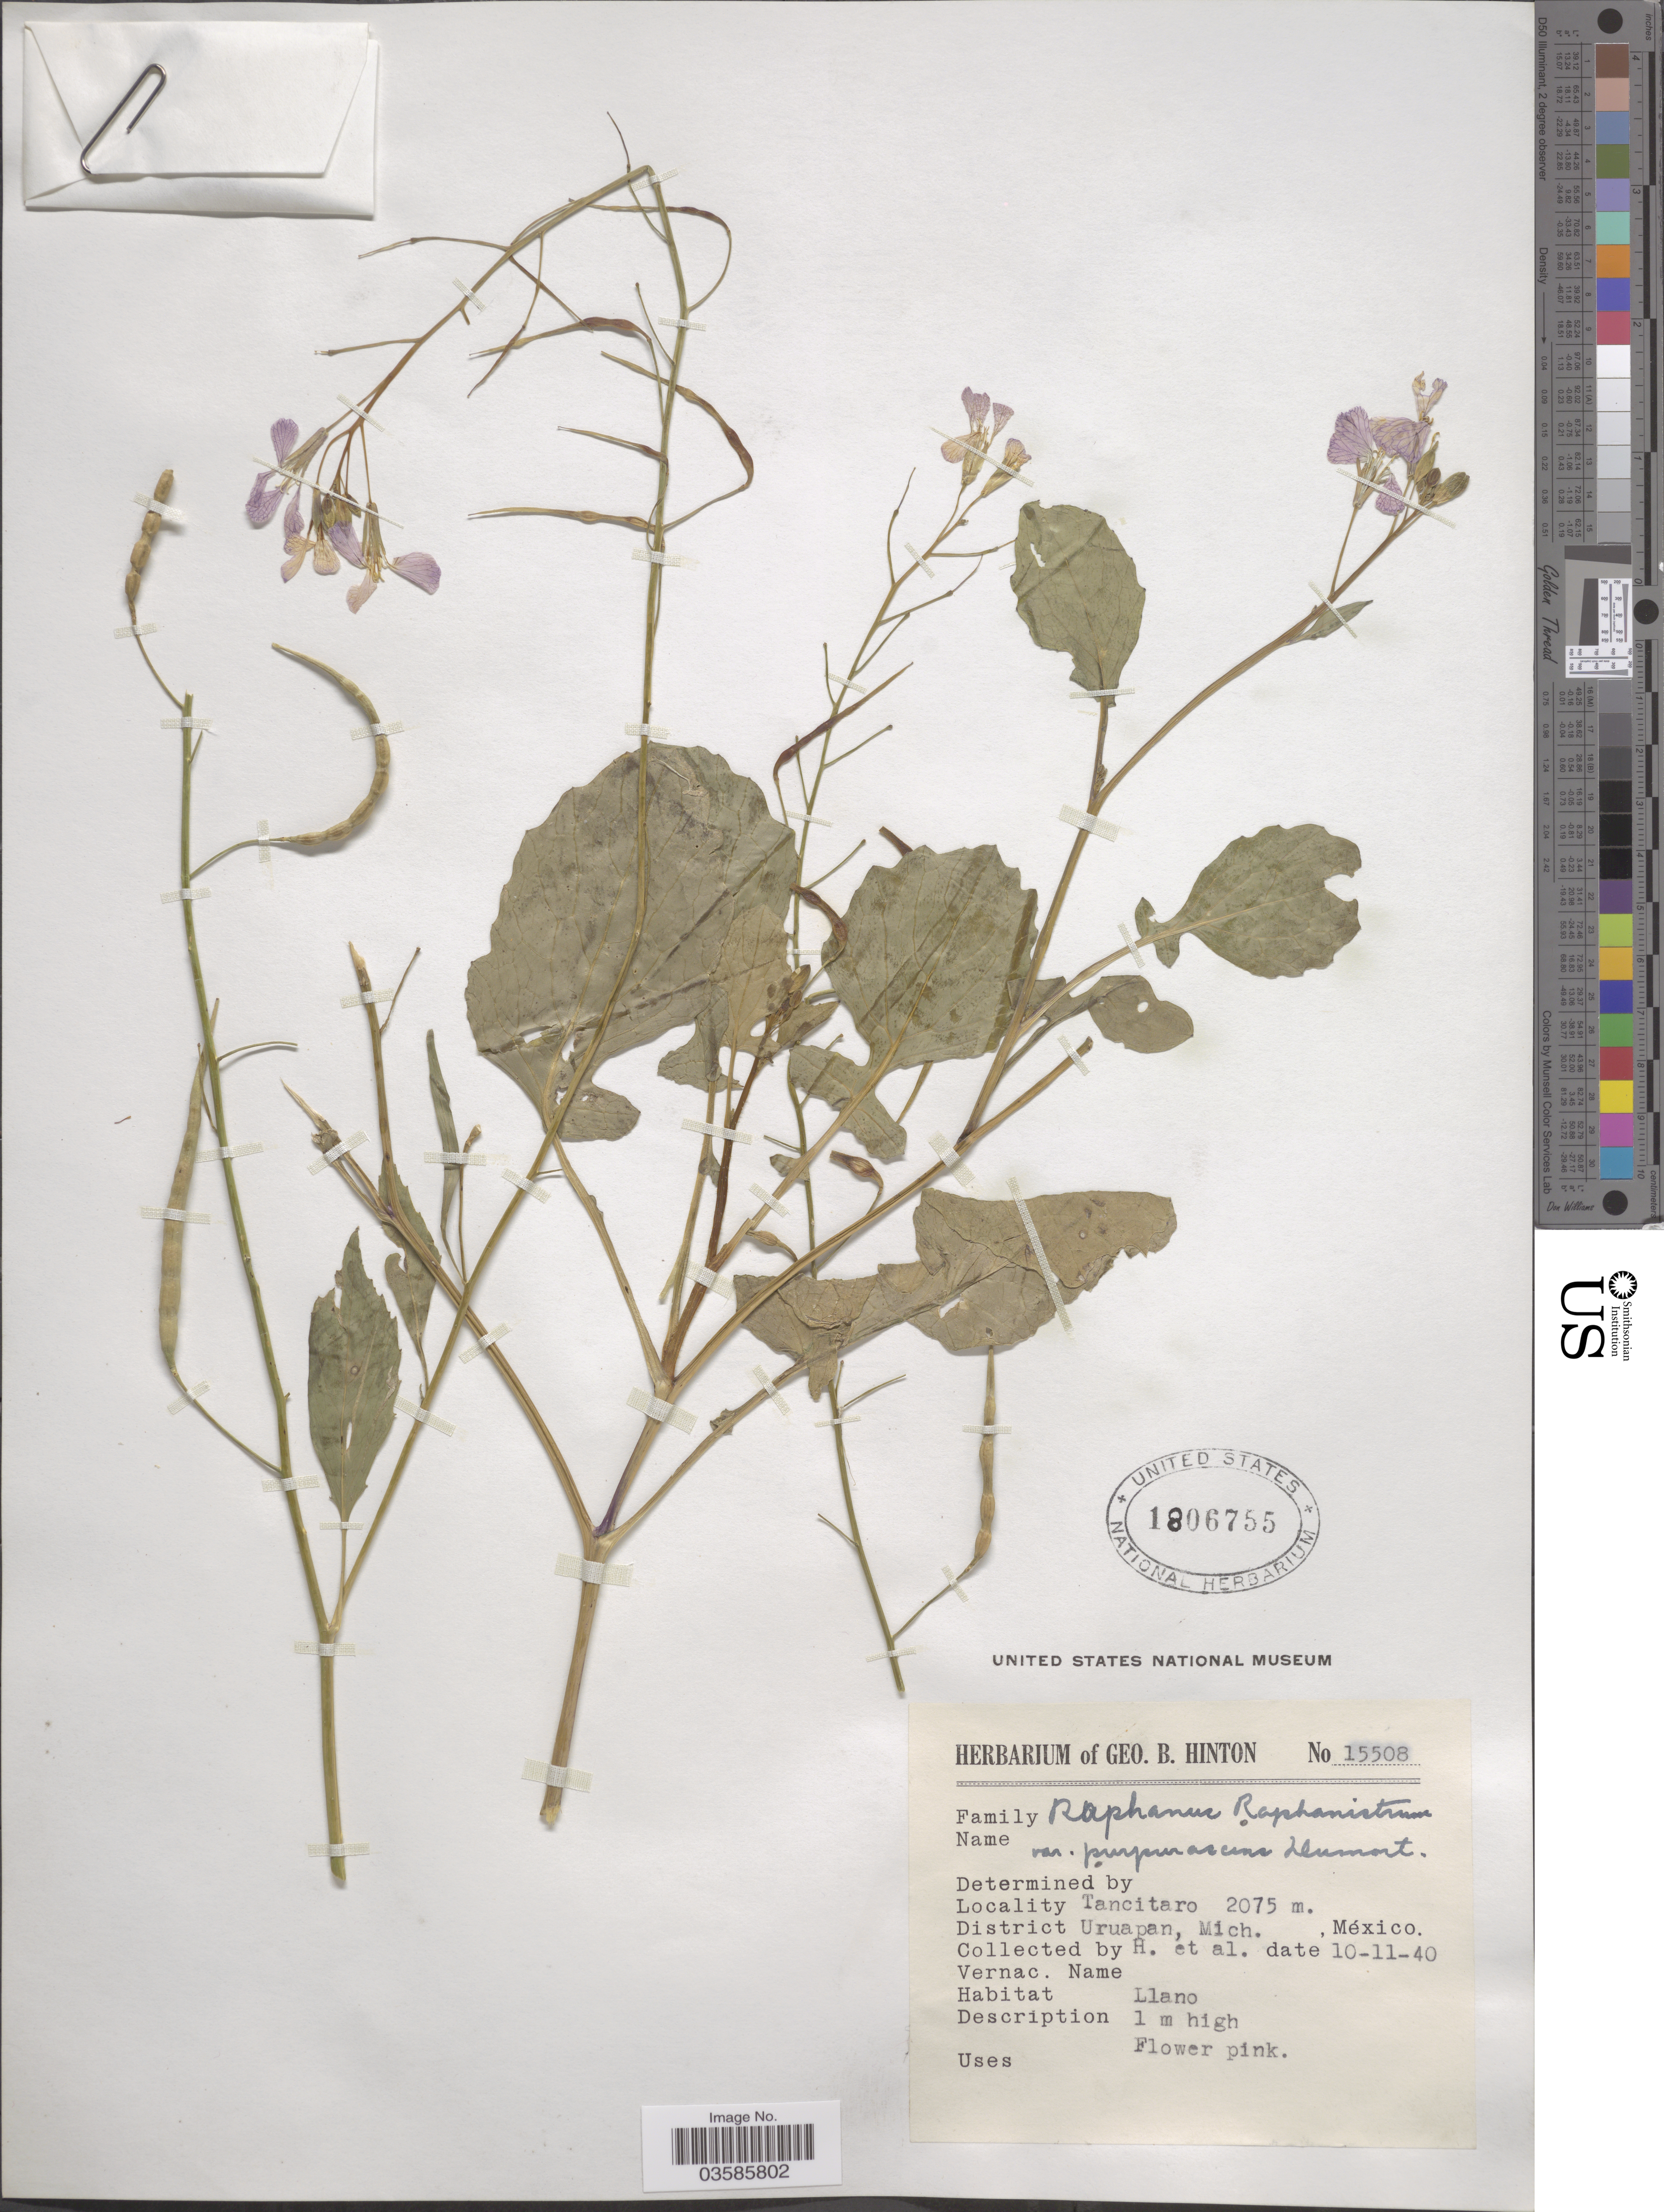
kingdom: Plantae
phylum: Tracheophyta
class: Magnoliopsida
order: Brassicales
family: Brassicaceae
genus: Raphanus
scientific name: Raphanus raphanistrum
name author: L.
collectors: G. B. Hinton & et al.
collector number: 15508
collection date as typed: Transcribed d/m/y: 10/11/40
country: Mexico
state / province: Michoacán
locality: Tancitaro. District Uruapan.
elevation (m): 2075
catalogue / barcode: US 1806755